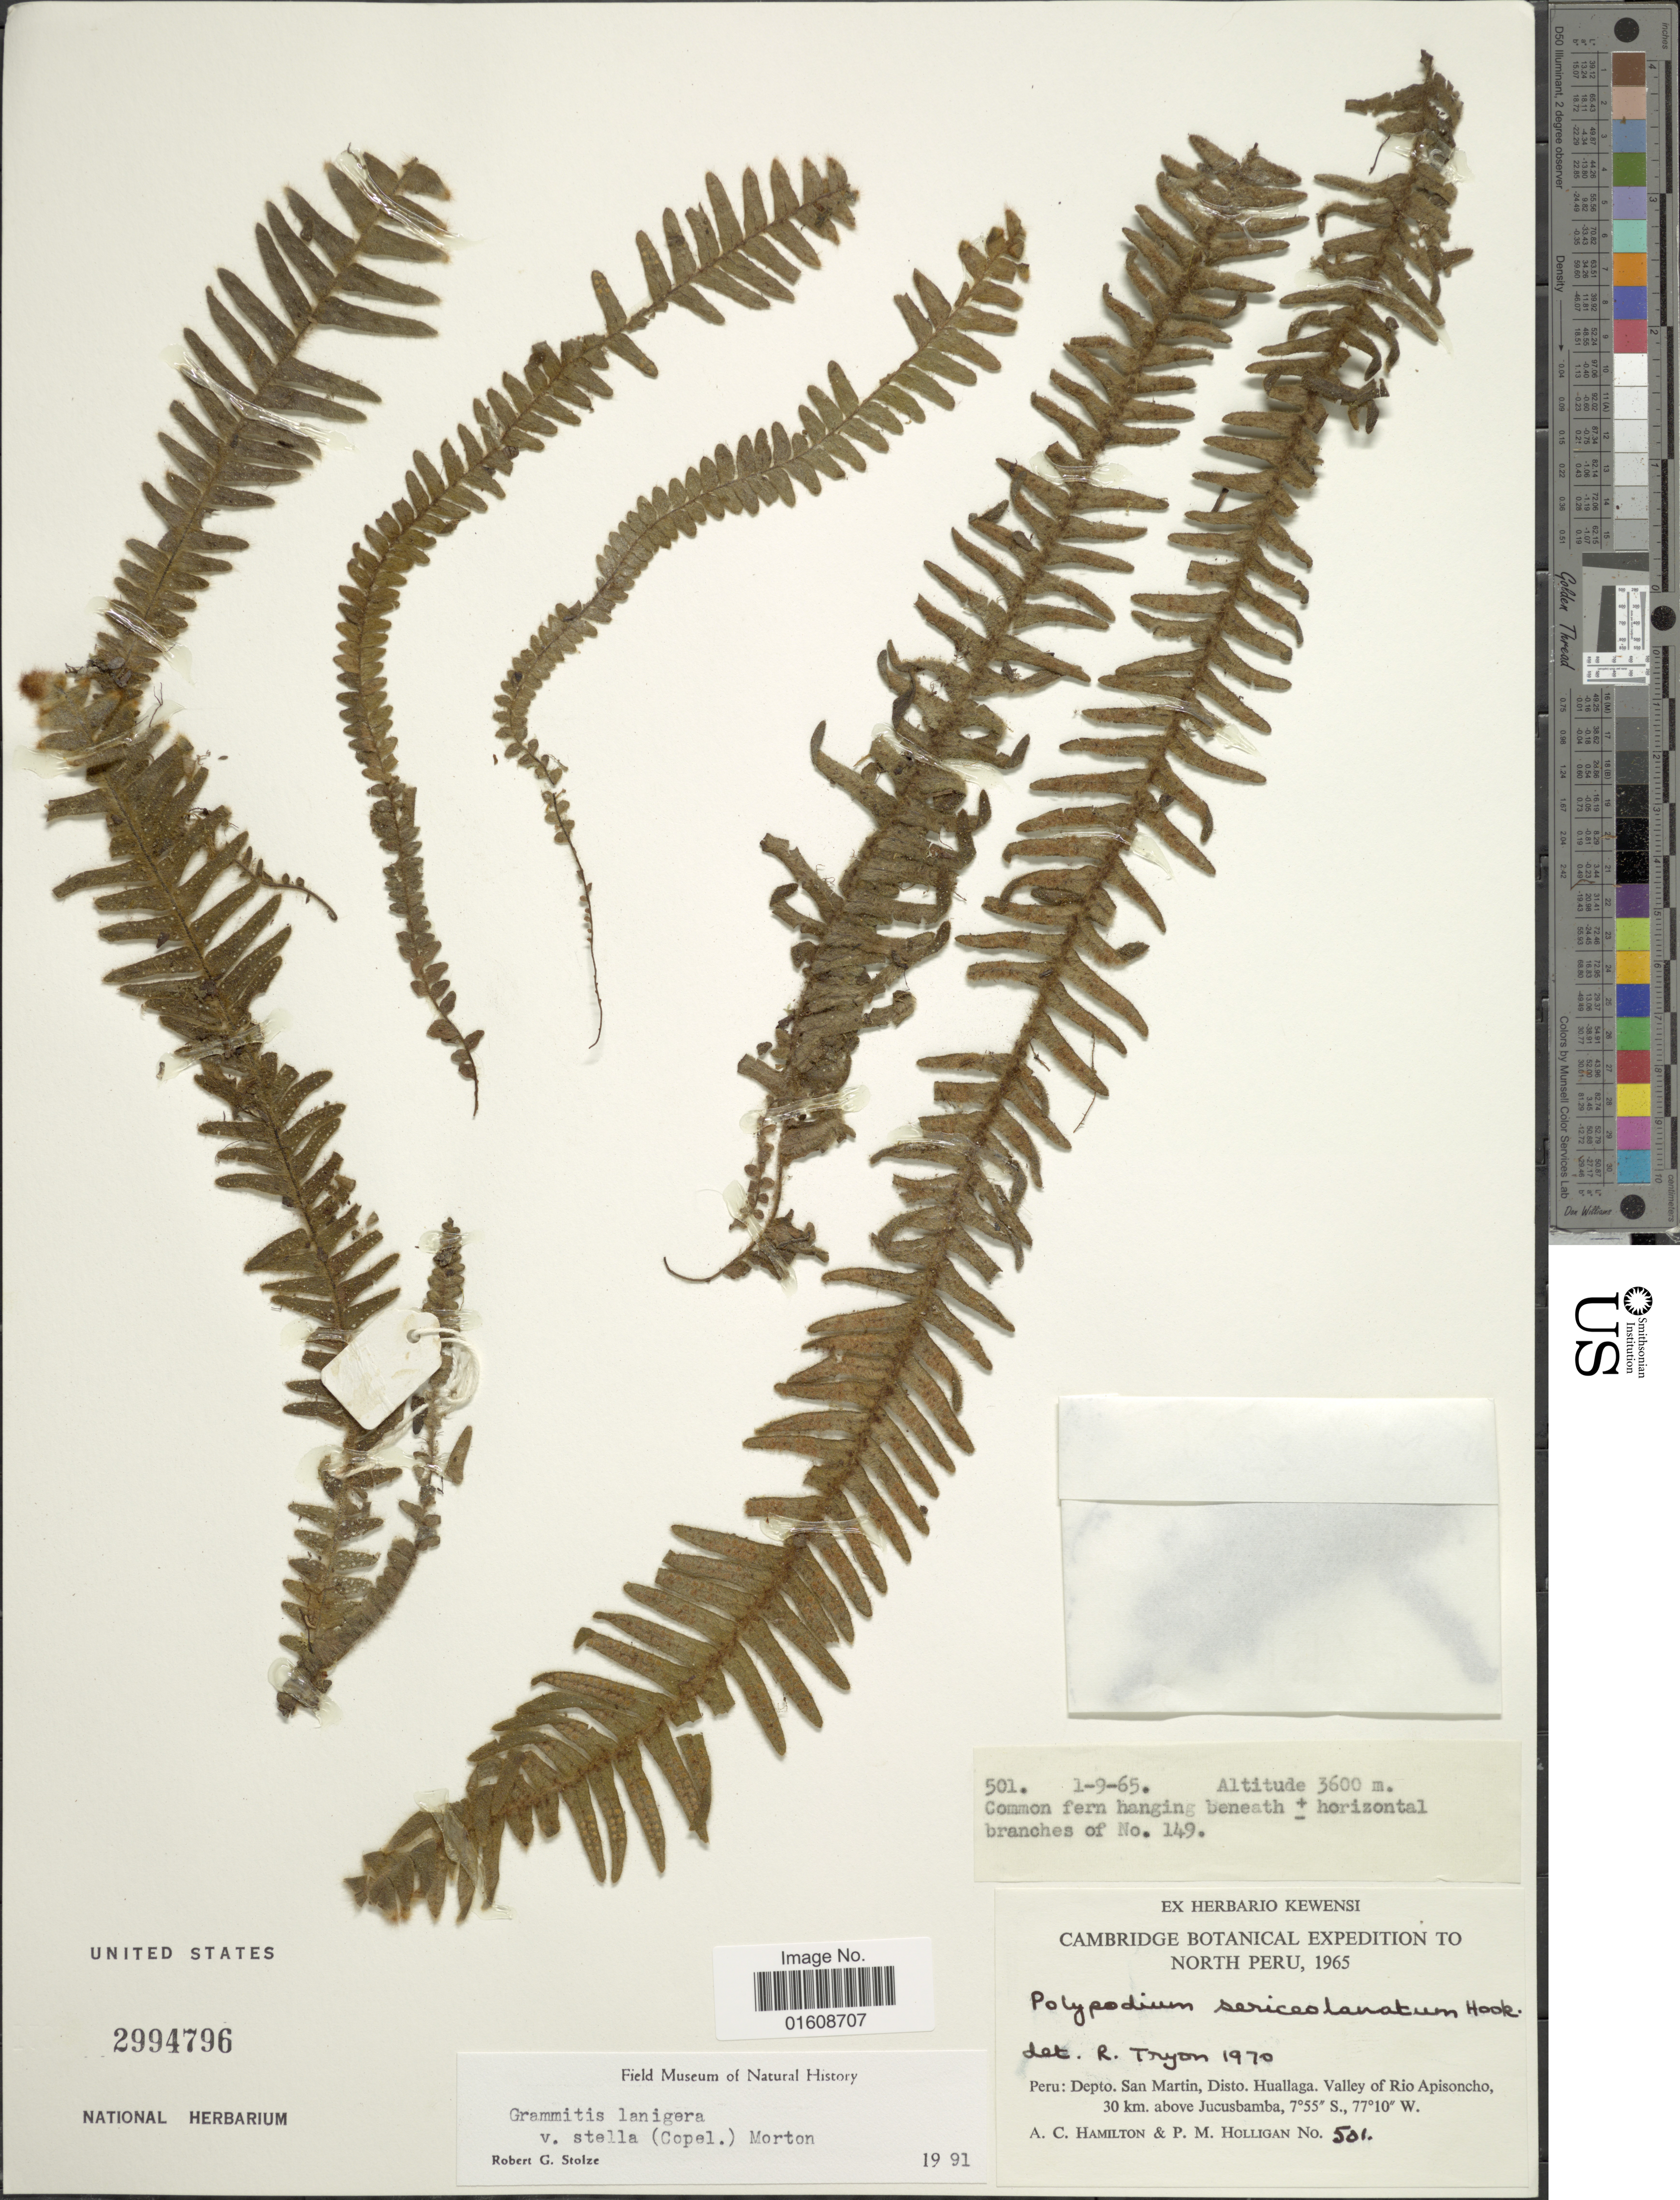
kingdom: Plantae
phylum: Tracheophyta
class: Polypodiopsida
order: Polypodiales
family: Polypodiaceae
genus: Alansmia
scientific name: Alansmia lanigera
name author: (Desv.) Moguel & M. Kessler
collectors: A. Hamilton & P. Holligan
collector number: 501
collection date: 1965-09-01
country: Peru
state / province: San Martín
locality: North Peru. Dist. Huallaga. Valley of Rio Apisoncho, 30 km. above Jucusbamba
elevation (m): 3600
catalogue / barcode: US 2994796